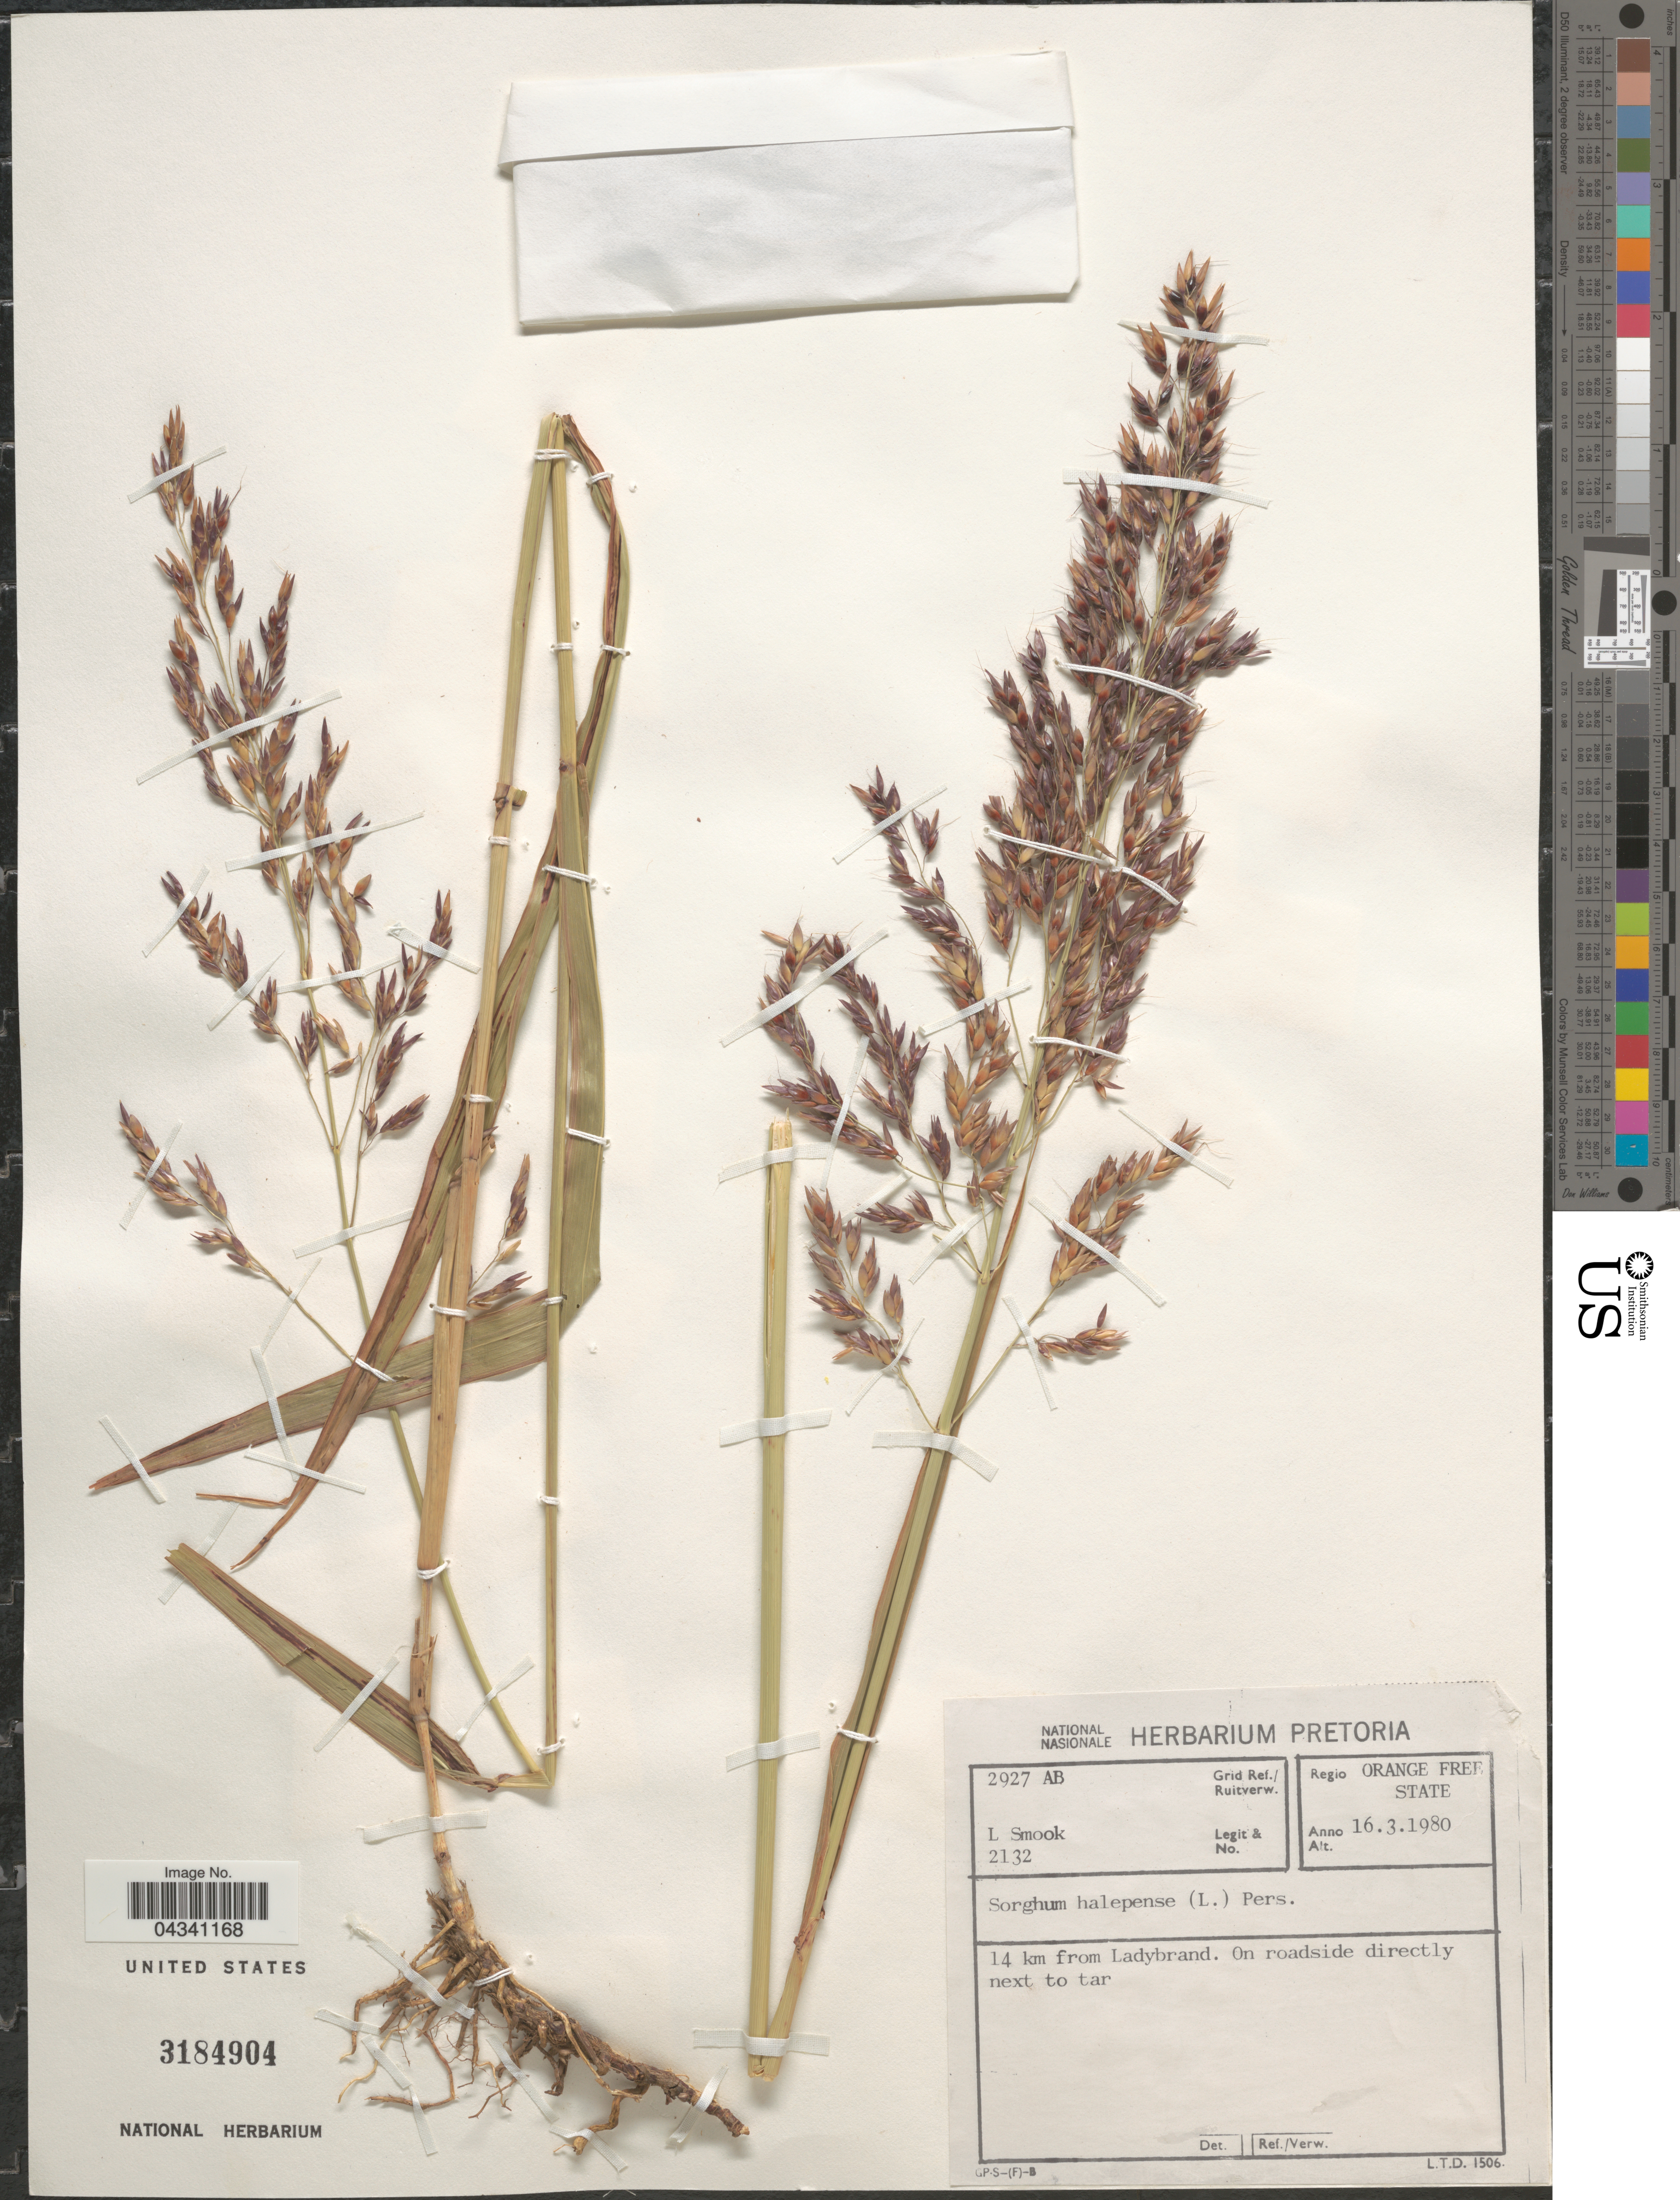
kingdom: Plantae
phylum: Tracheophyta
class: Liliopsida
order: Poales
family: Poaceae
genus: Sorghum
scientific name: Sorghum halepense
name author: (L.) Pers.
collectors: L. Smook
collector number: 2132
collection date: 1980-03-16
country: South Africa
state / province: Free State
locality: Grif. Ref./ Ruitverw. 2927 AB. Regio Orange Free State. 14 km from Ladybrand.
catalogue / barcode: US 3184904